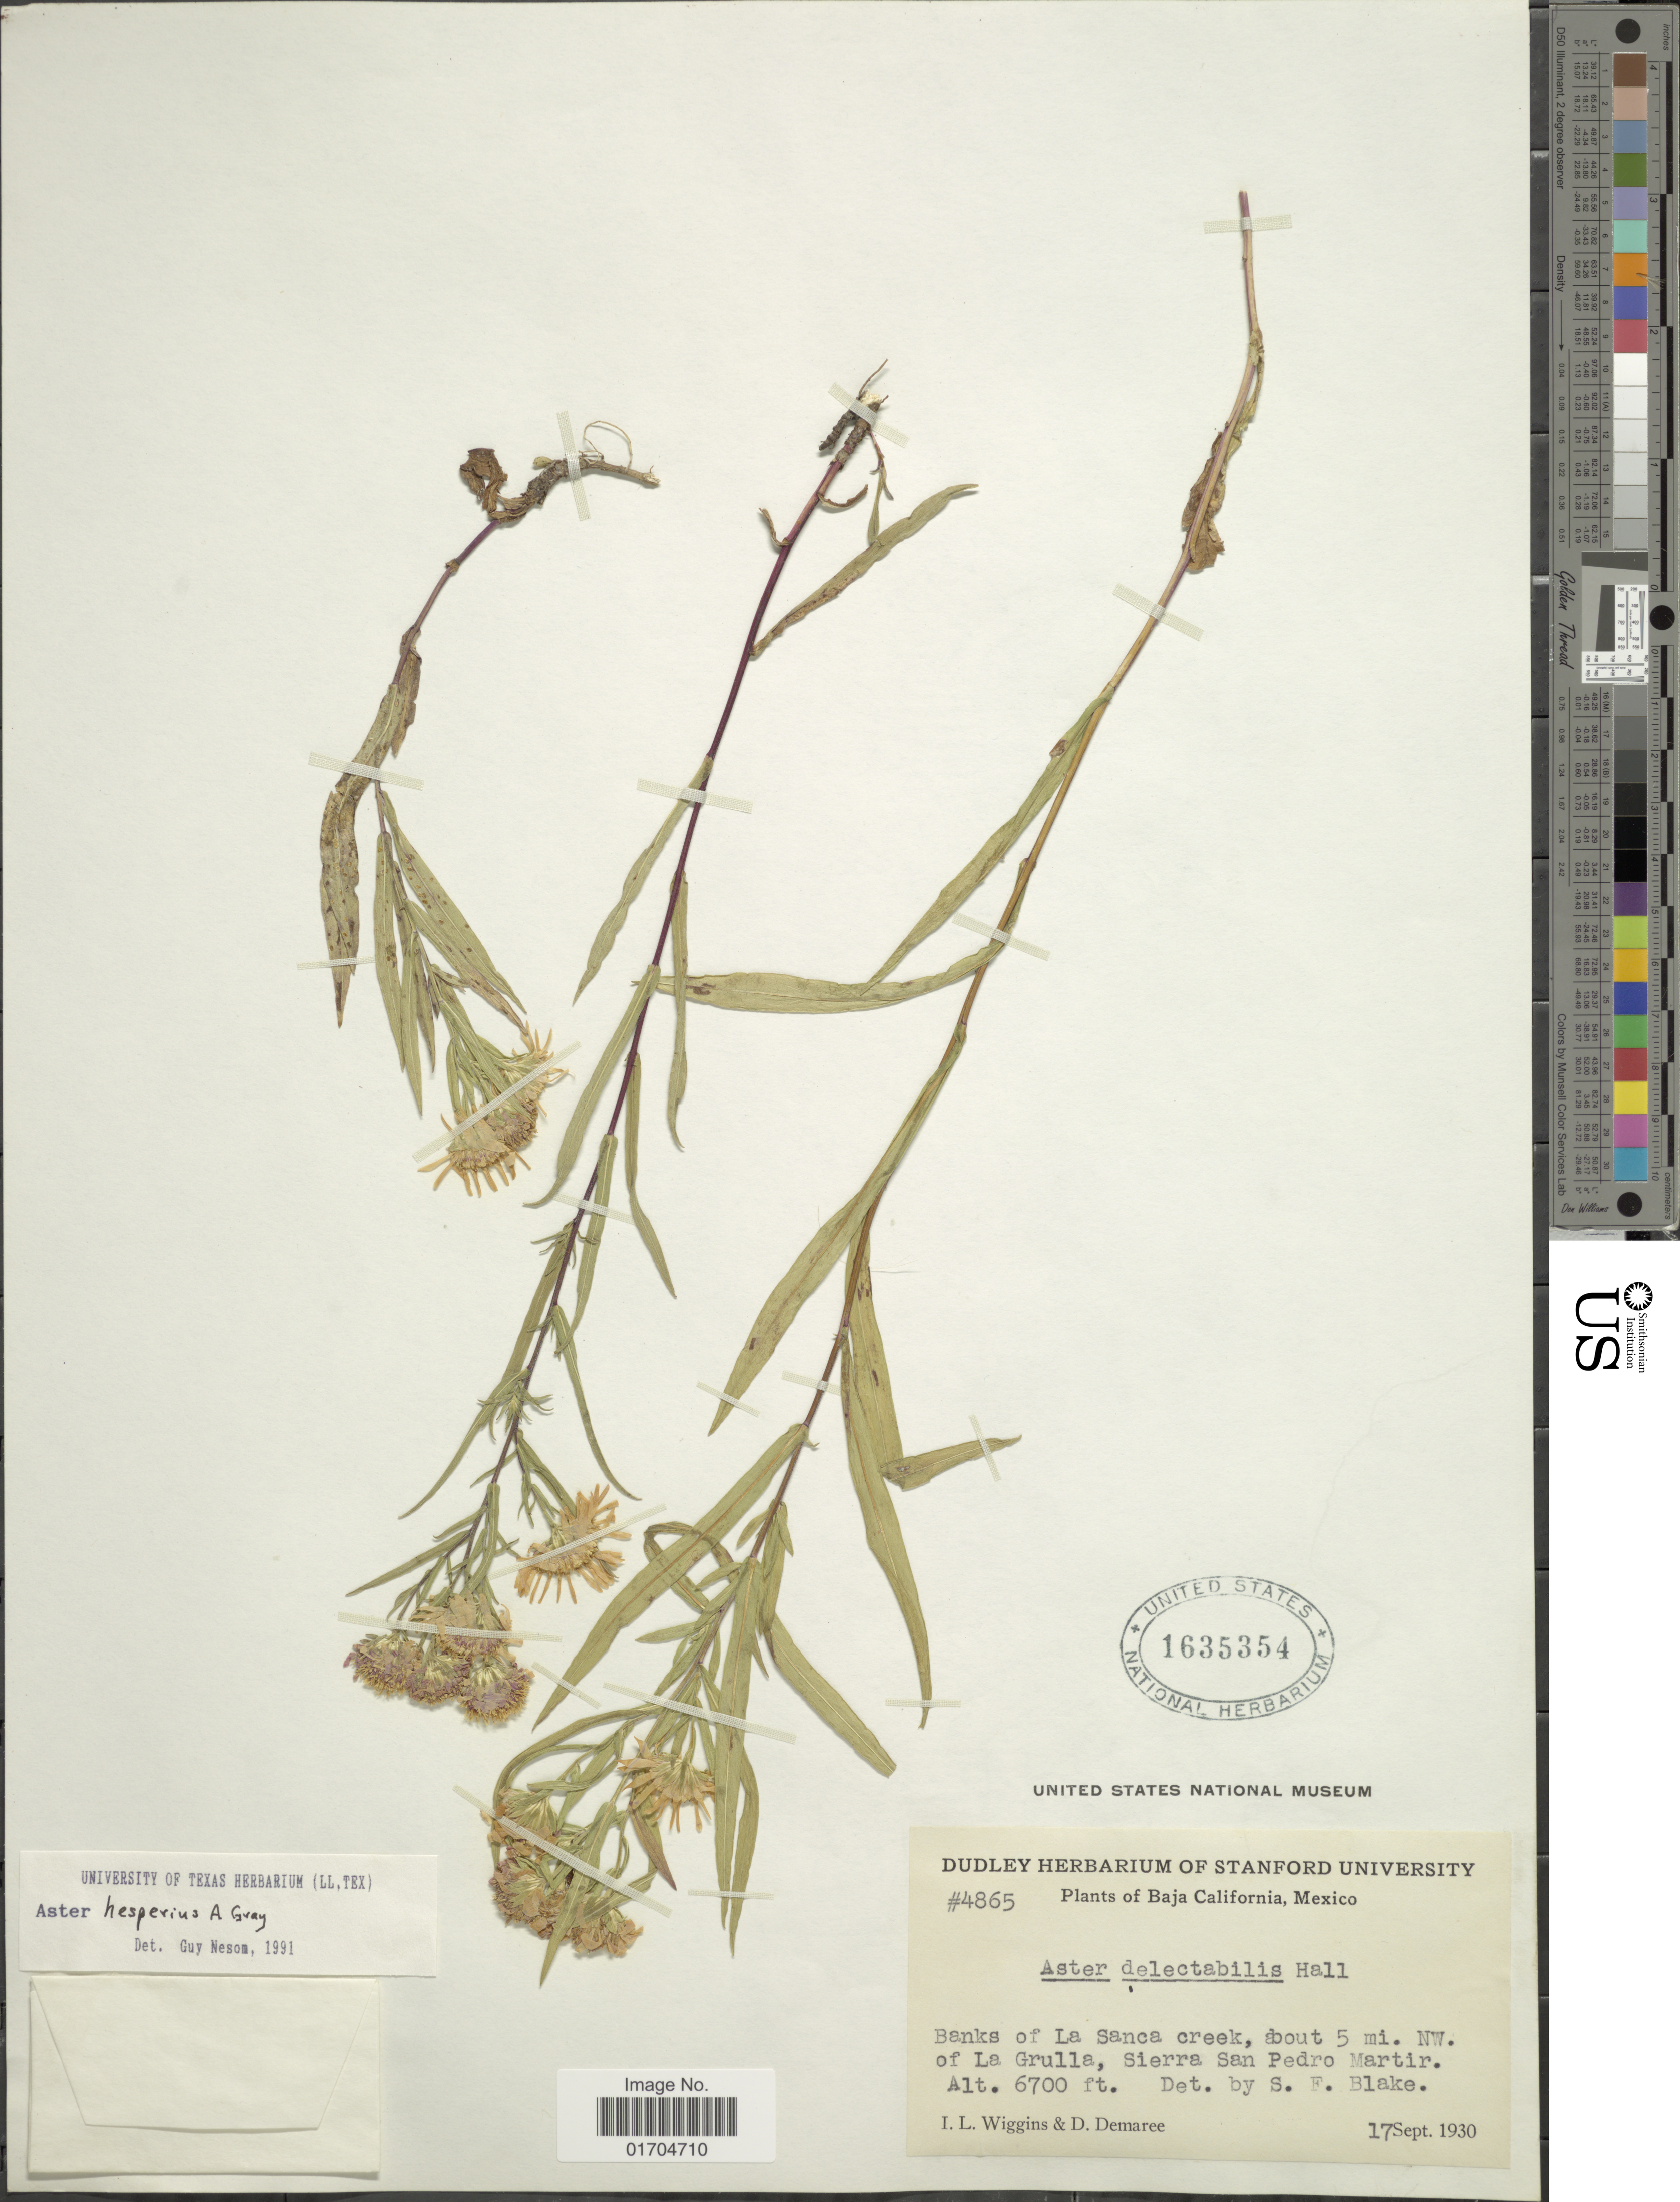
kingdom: Plantae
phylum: Tracheophyta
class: Magnoliopsida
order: Asterales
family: Asteraceae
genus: Symphyotrichum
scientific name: Symphyotrichum hesperium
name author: (A. Gray) Á. Löve & D. Löve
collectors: I. L. Wiggins & D. Demaree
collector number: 4865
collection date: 1930-09-17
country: Mexico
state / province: Baja California Sur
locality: Banks of La Sanca creek, about 5 mi. NW. of La Grulla, Sierra San Pedro Martir.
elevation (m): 2042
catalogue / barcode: US 1635354